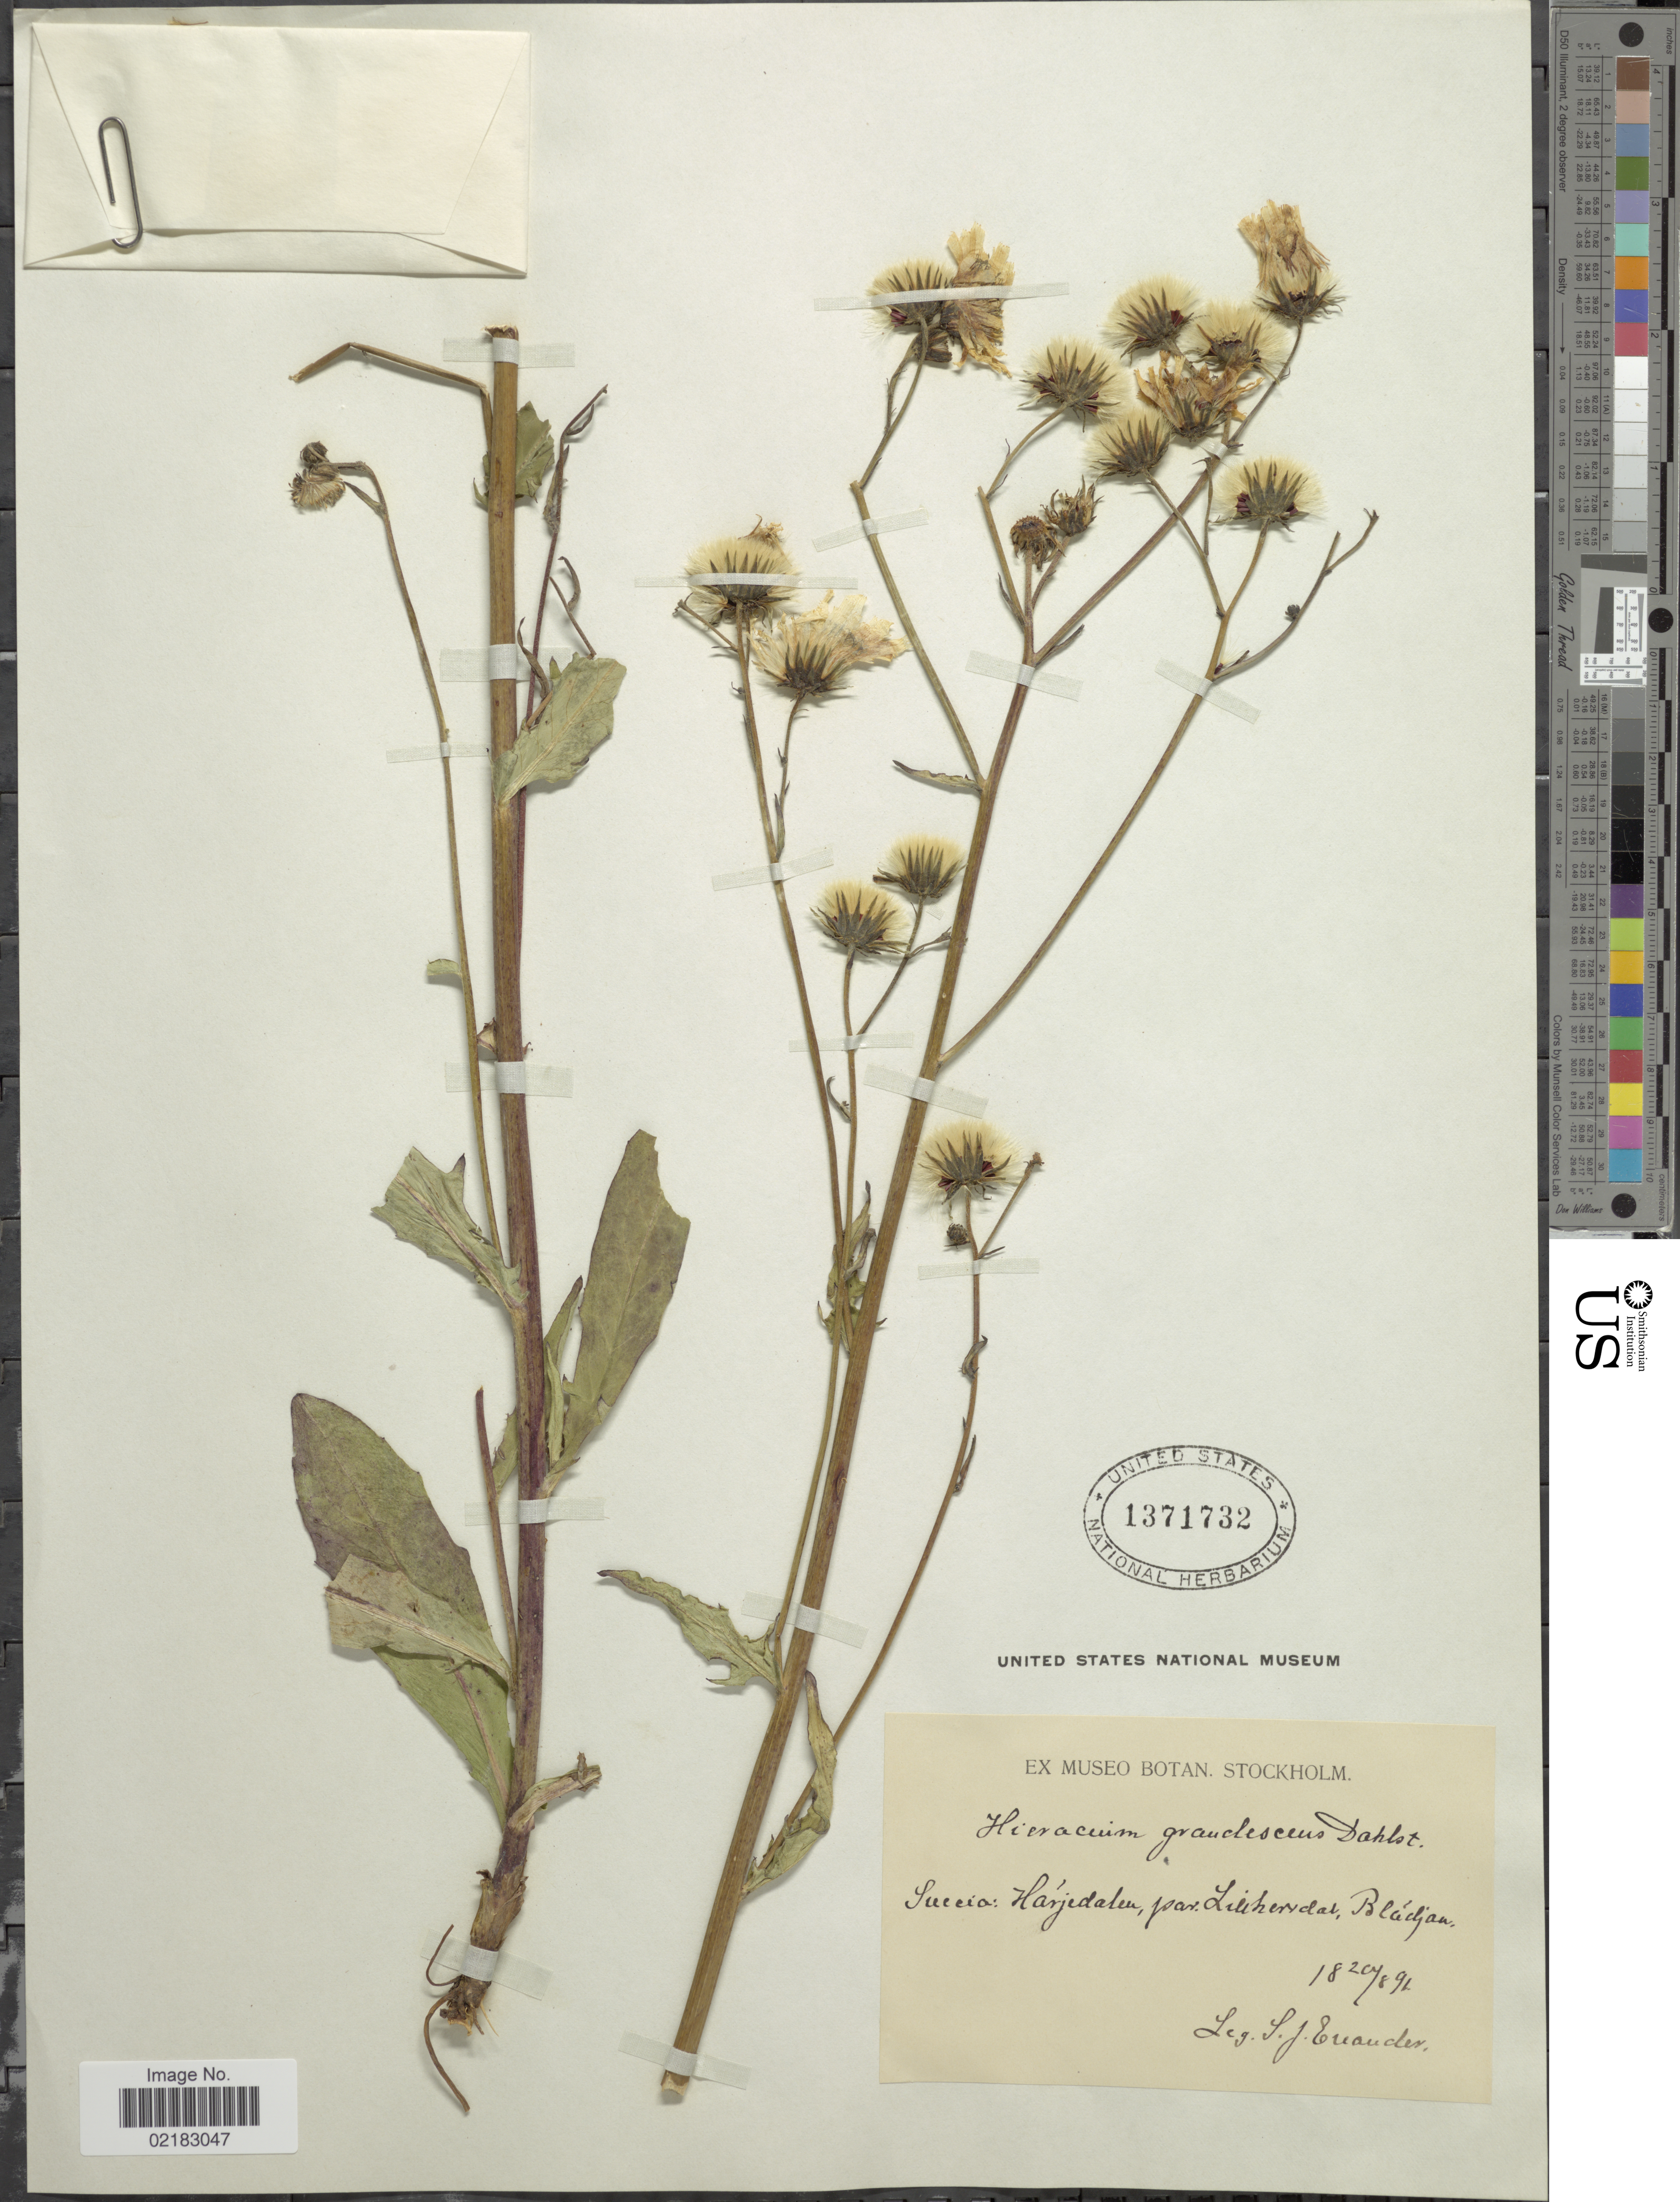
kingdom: Plantae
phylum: Tracheophyta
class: Magnoliopsida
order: Asterales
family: Asteraceae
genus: Hieracium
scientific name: Hieracium grandescens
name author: (Dahlst. ex Zahn) Johanss. & Sam.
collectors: S. Enander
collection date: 1891-08-20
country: Sweden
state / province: Jamtland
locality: Harjedaleu, par. Lillhärdal. Blädjan.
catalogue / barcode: US 1371732